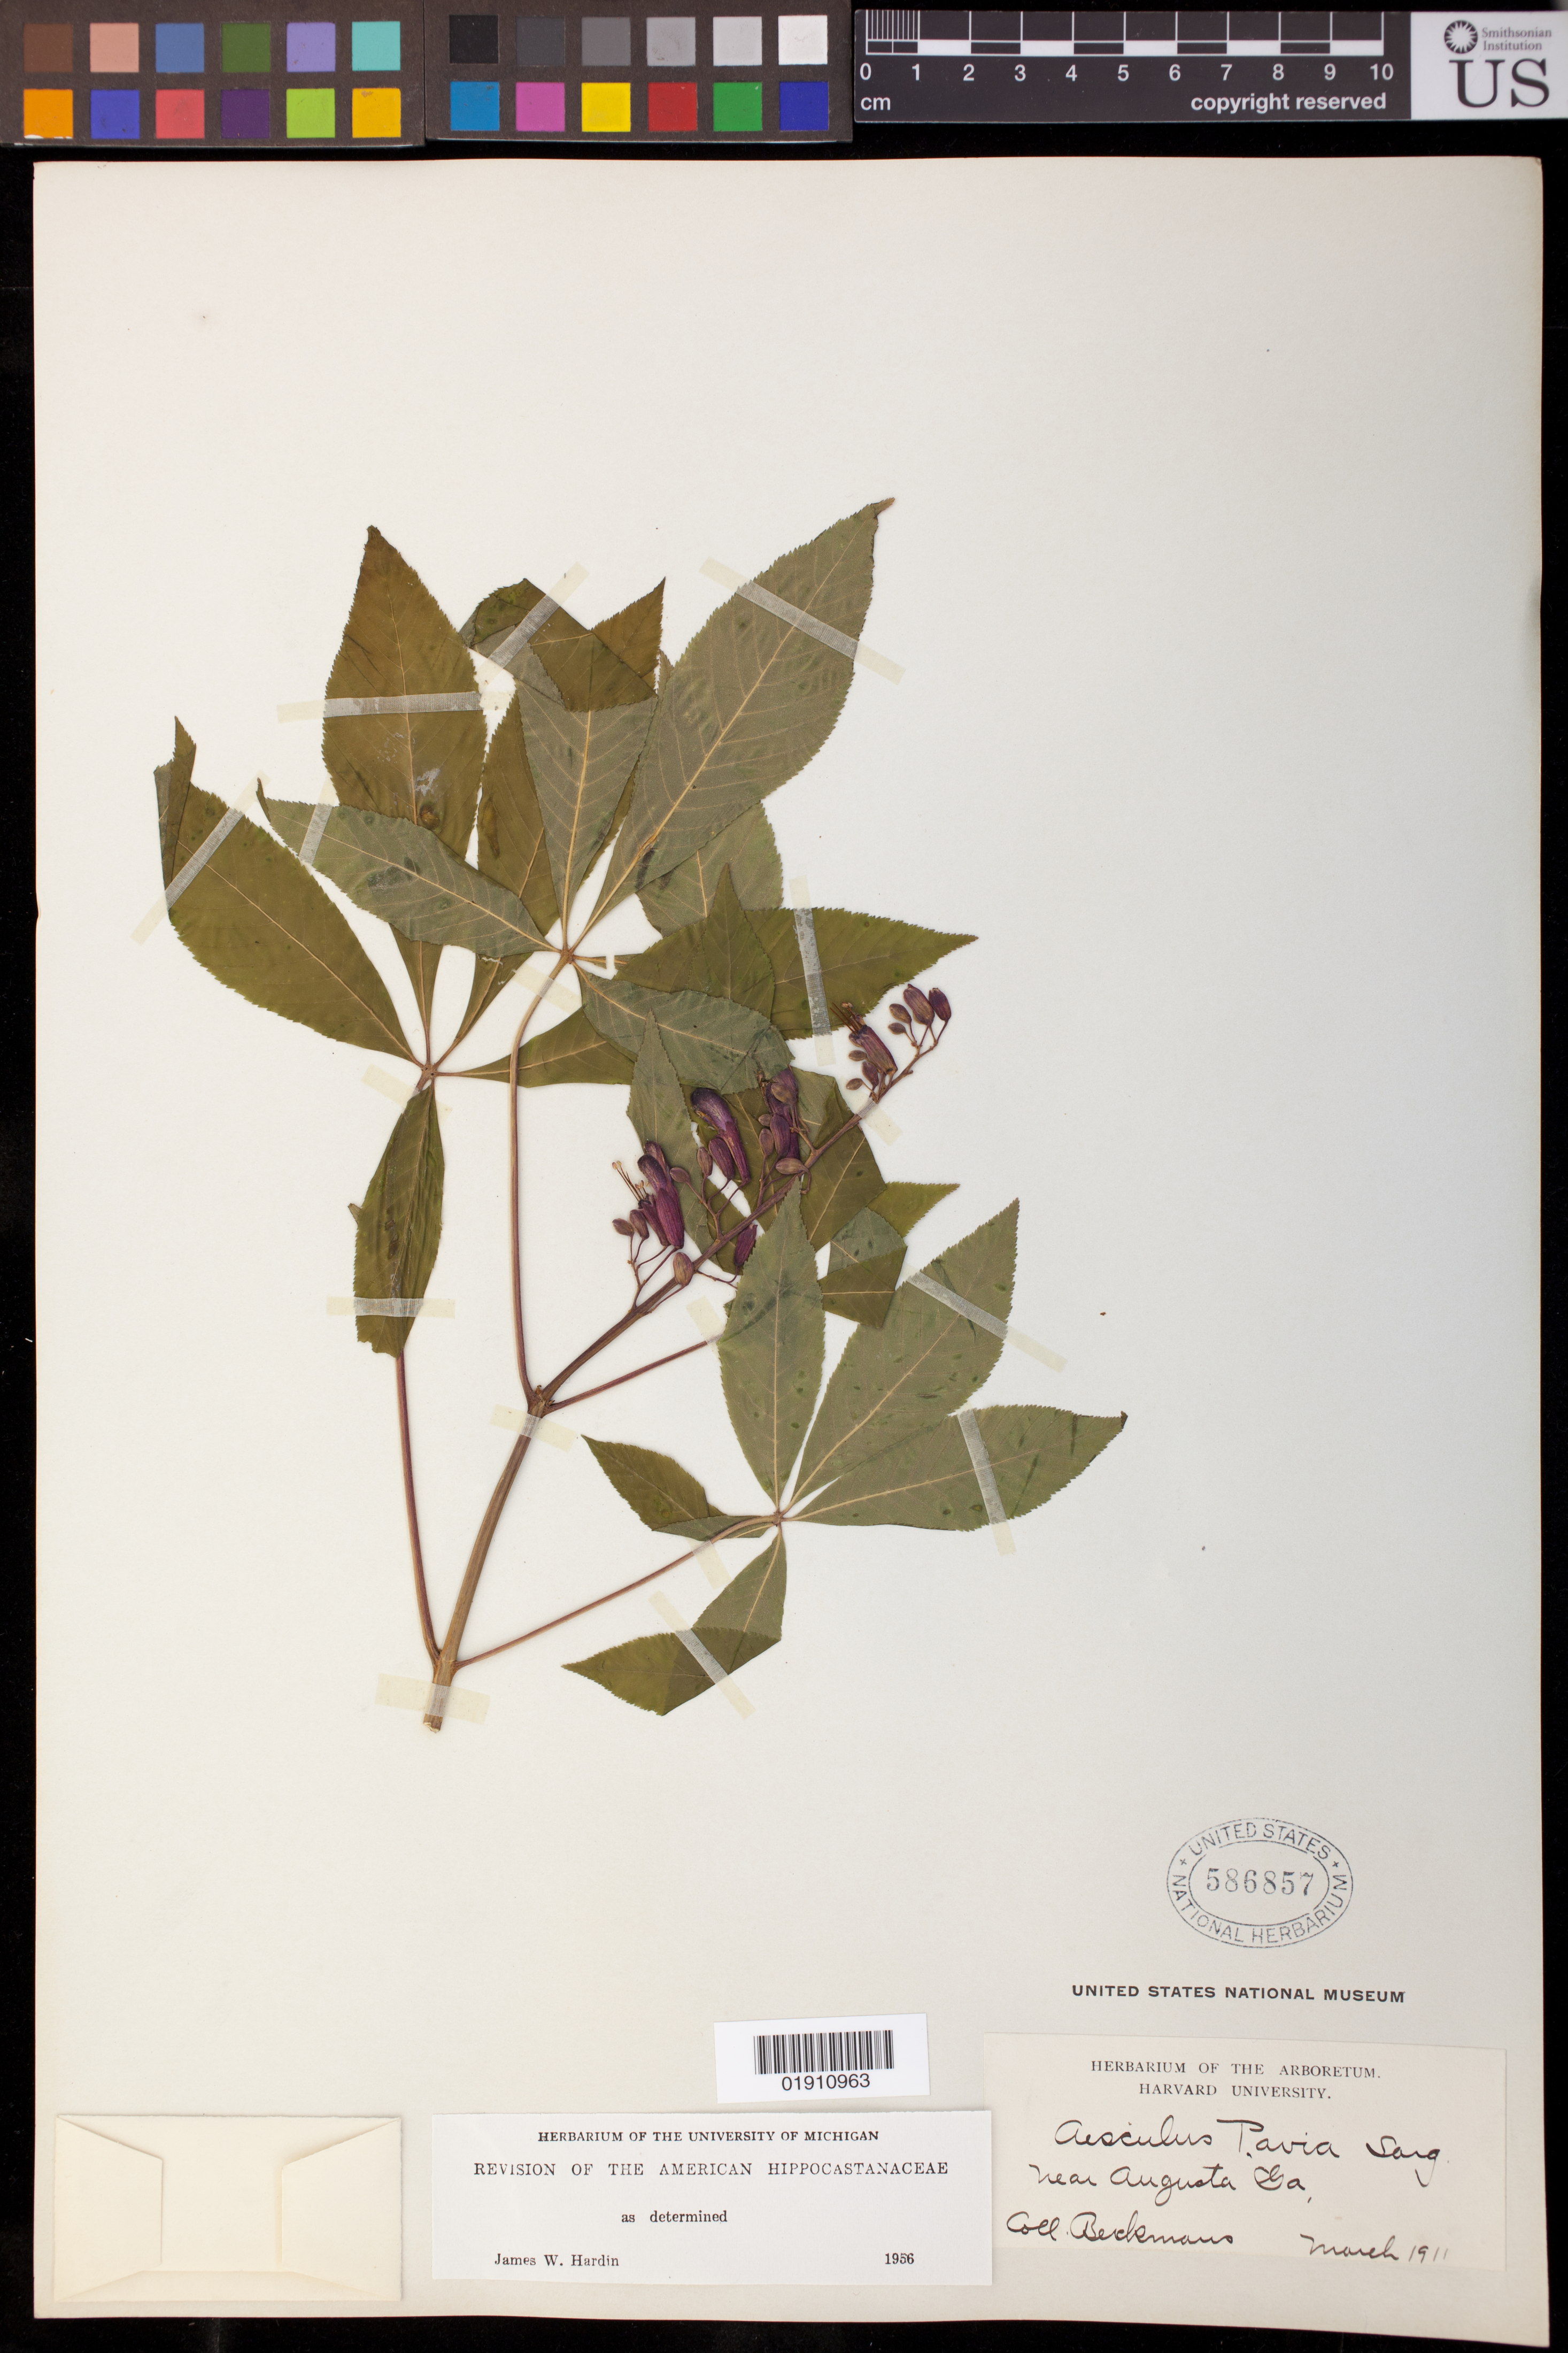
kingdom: Plantae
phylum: Tracheophyta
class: Magnoliopsida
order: Sapindales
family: Sapindaceae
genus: Aesculus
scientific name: Aesculus pavia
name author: L.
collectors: R. Berckmans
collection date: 1911-03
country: United States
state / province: Georgia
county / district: Richmond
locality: Near Augusta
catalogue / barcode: US 586857